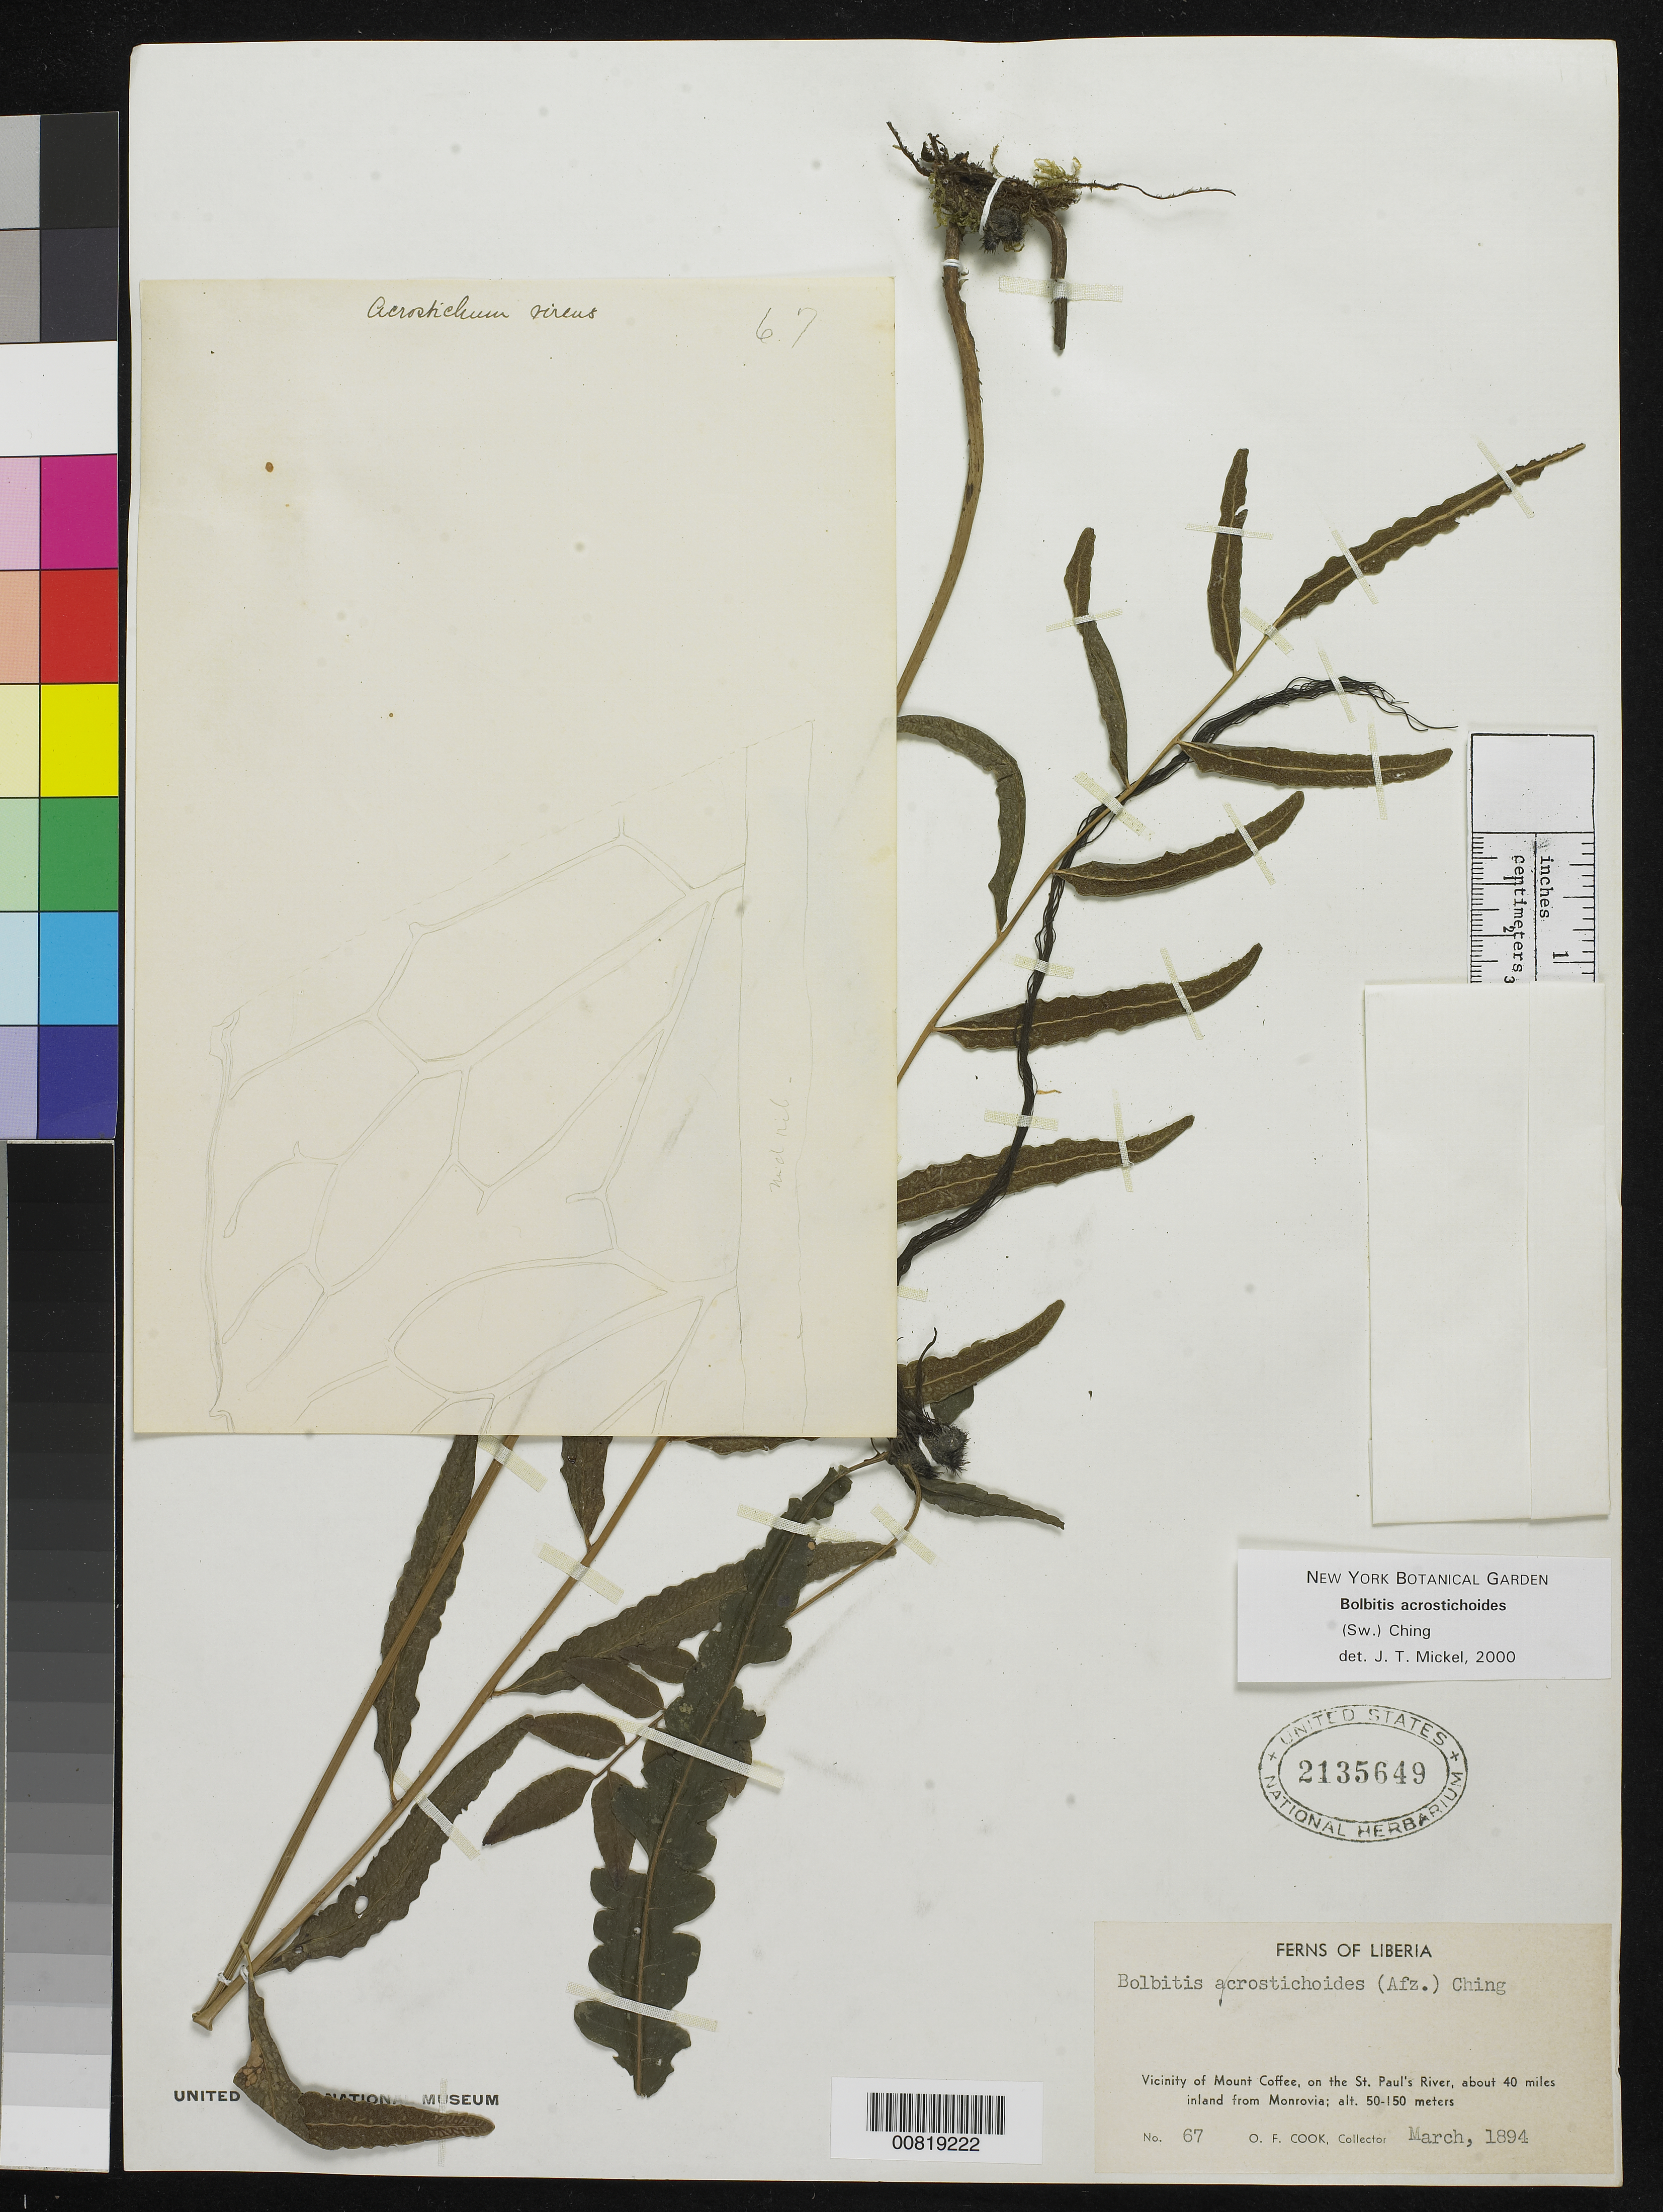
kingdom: Plantae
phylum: Tracheophyta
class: Polypodiopsida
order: Polypodiales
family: Dryopteridaceae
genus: Bolbitis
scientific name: Bolbitis acrostichoides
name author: (Hook.) Ching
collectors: O. F. Cook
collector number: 67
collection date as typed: Mar 1894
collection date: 1894-03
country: Liberia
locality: Vicinity of Mt. Coffee, on the St. Paul's River, about 40 miles inland from Monrovia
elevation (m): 50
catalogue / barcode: US 2135649